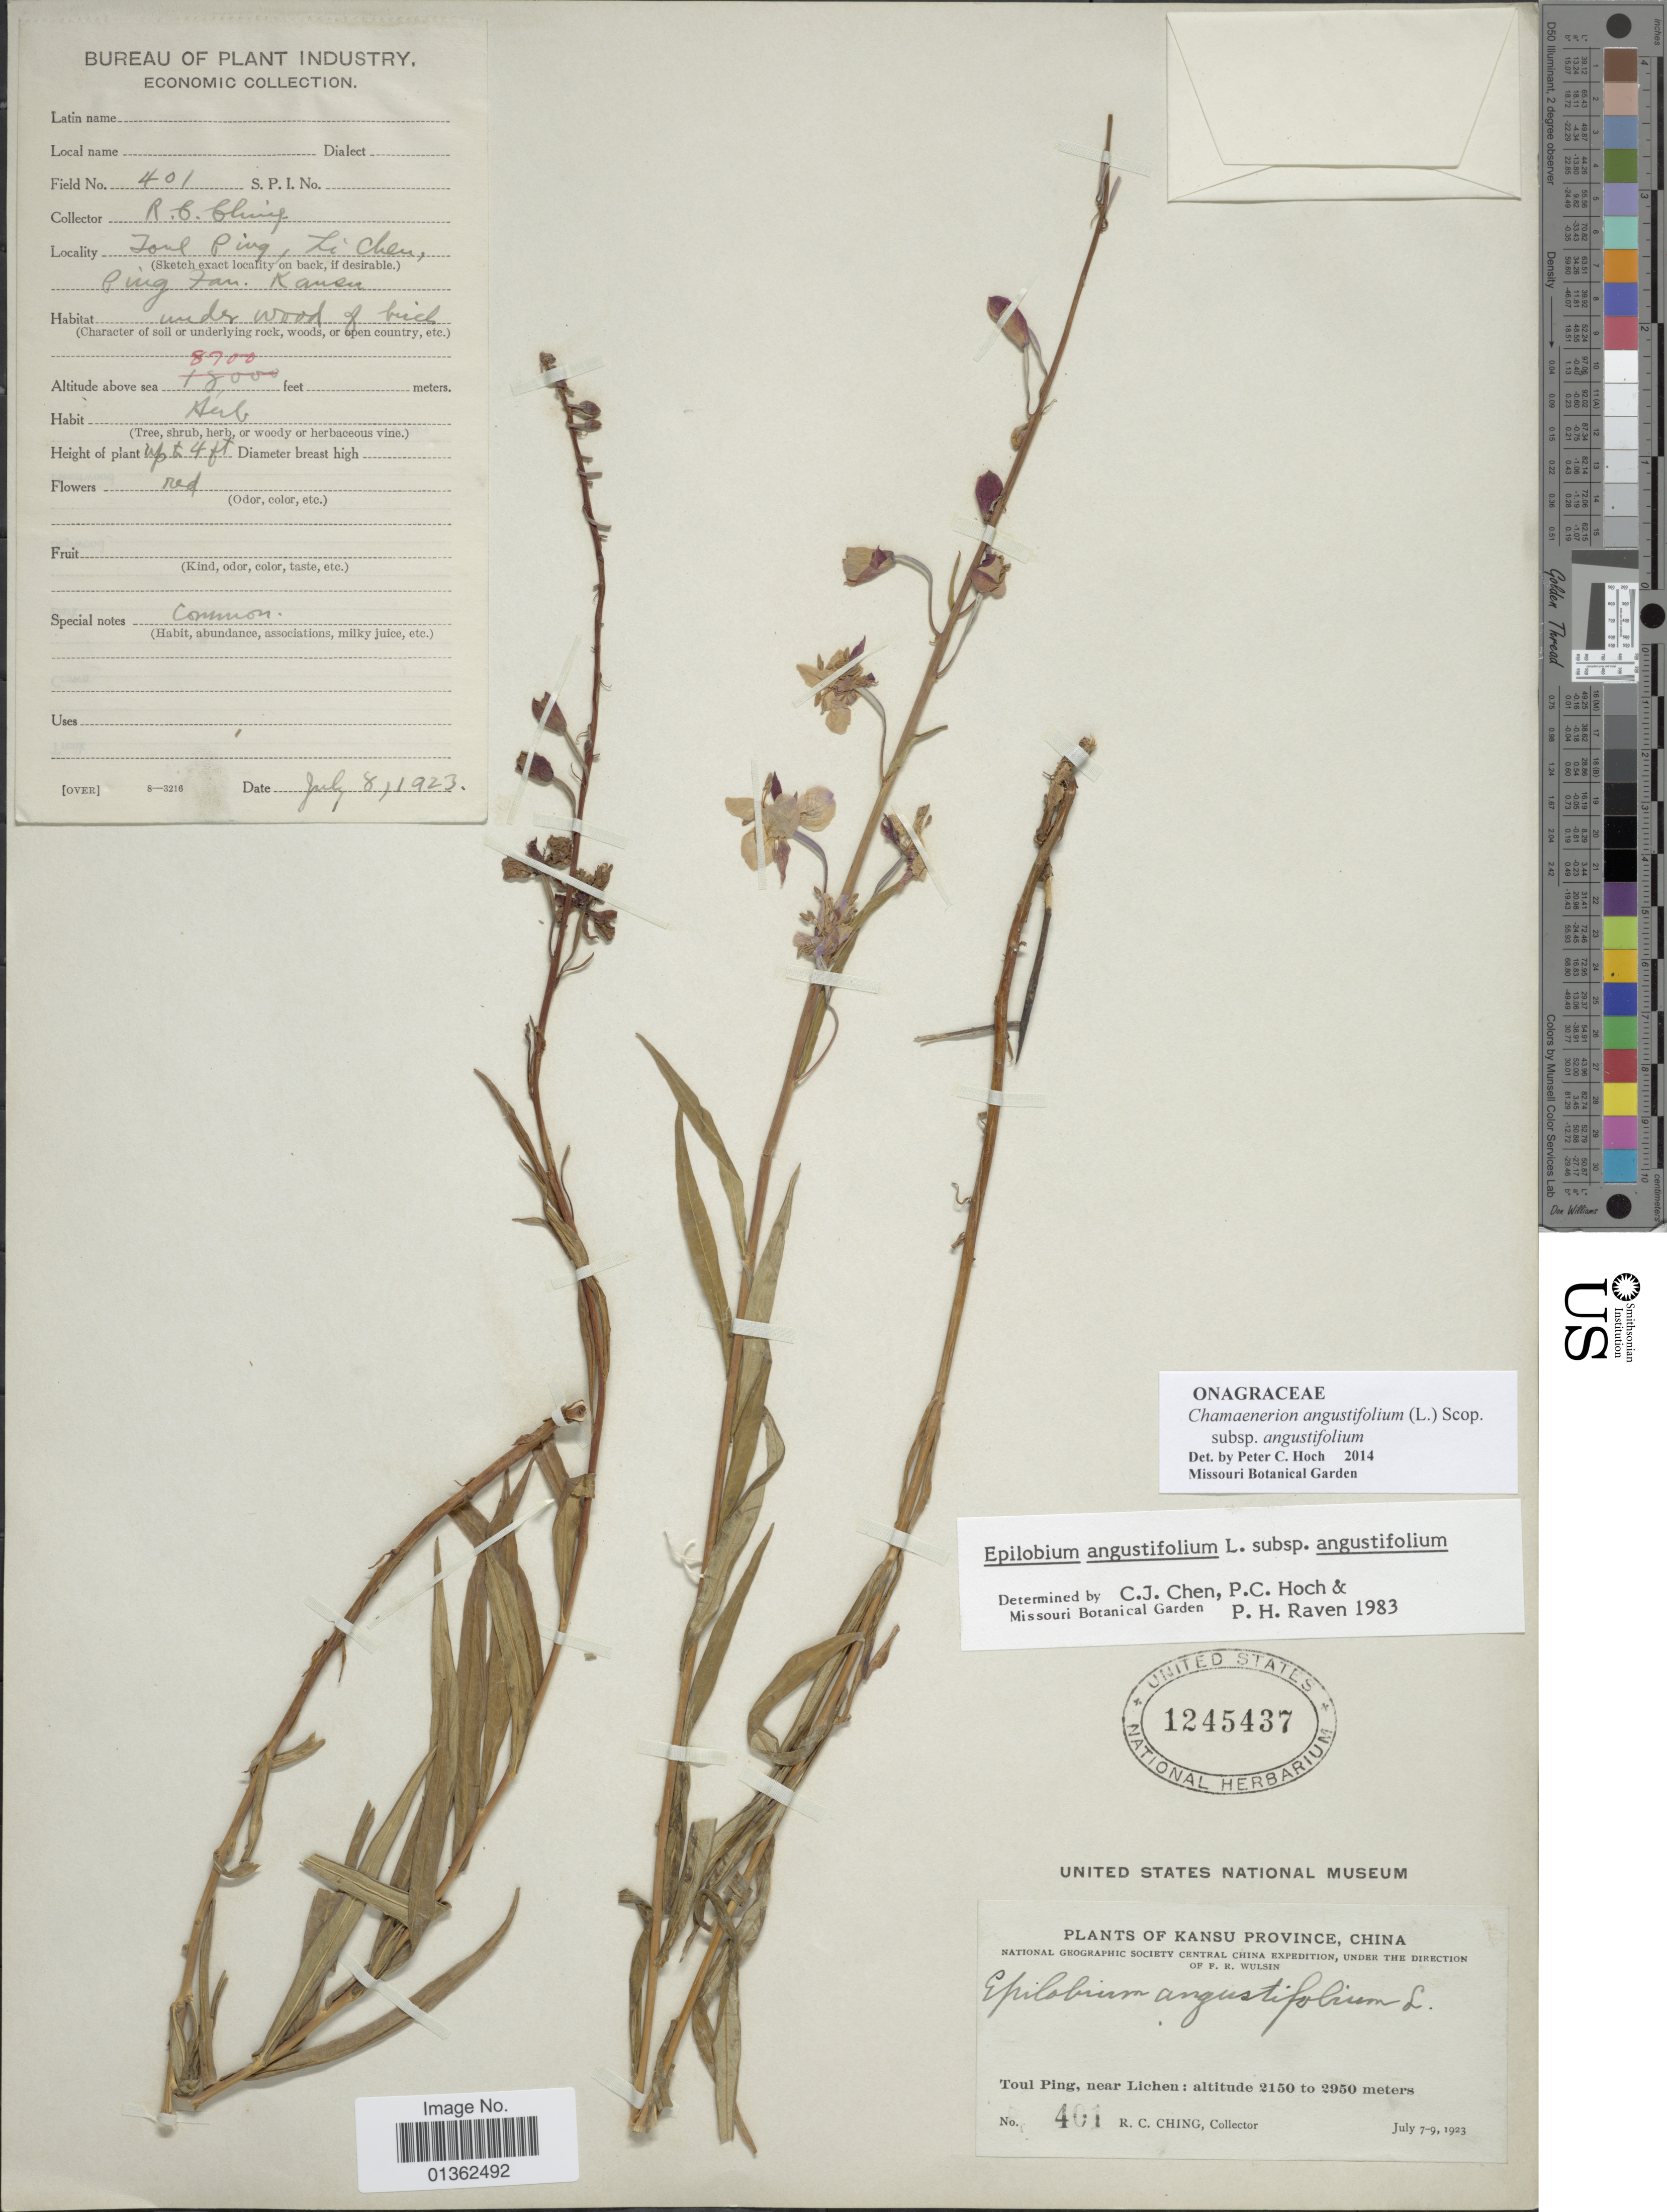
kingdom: Plantae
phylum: Tracheophyta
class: Magnoliopsida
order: Myrtales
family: Onagraceae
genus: Chamaenerion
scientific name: Chamaenerion angustifolium subsp. angustifolium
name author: (L.) Scop.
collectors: R. C. Ching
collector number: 401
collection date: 1923-07-07/1923-07-09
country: China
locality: Kansu Province. Toul Ping, near Lichen.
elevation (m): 2150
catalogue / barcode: US 1245437